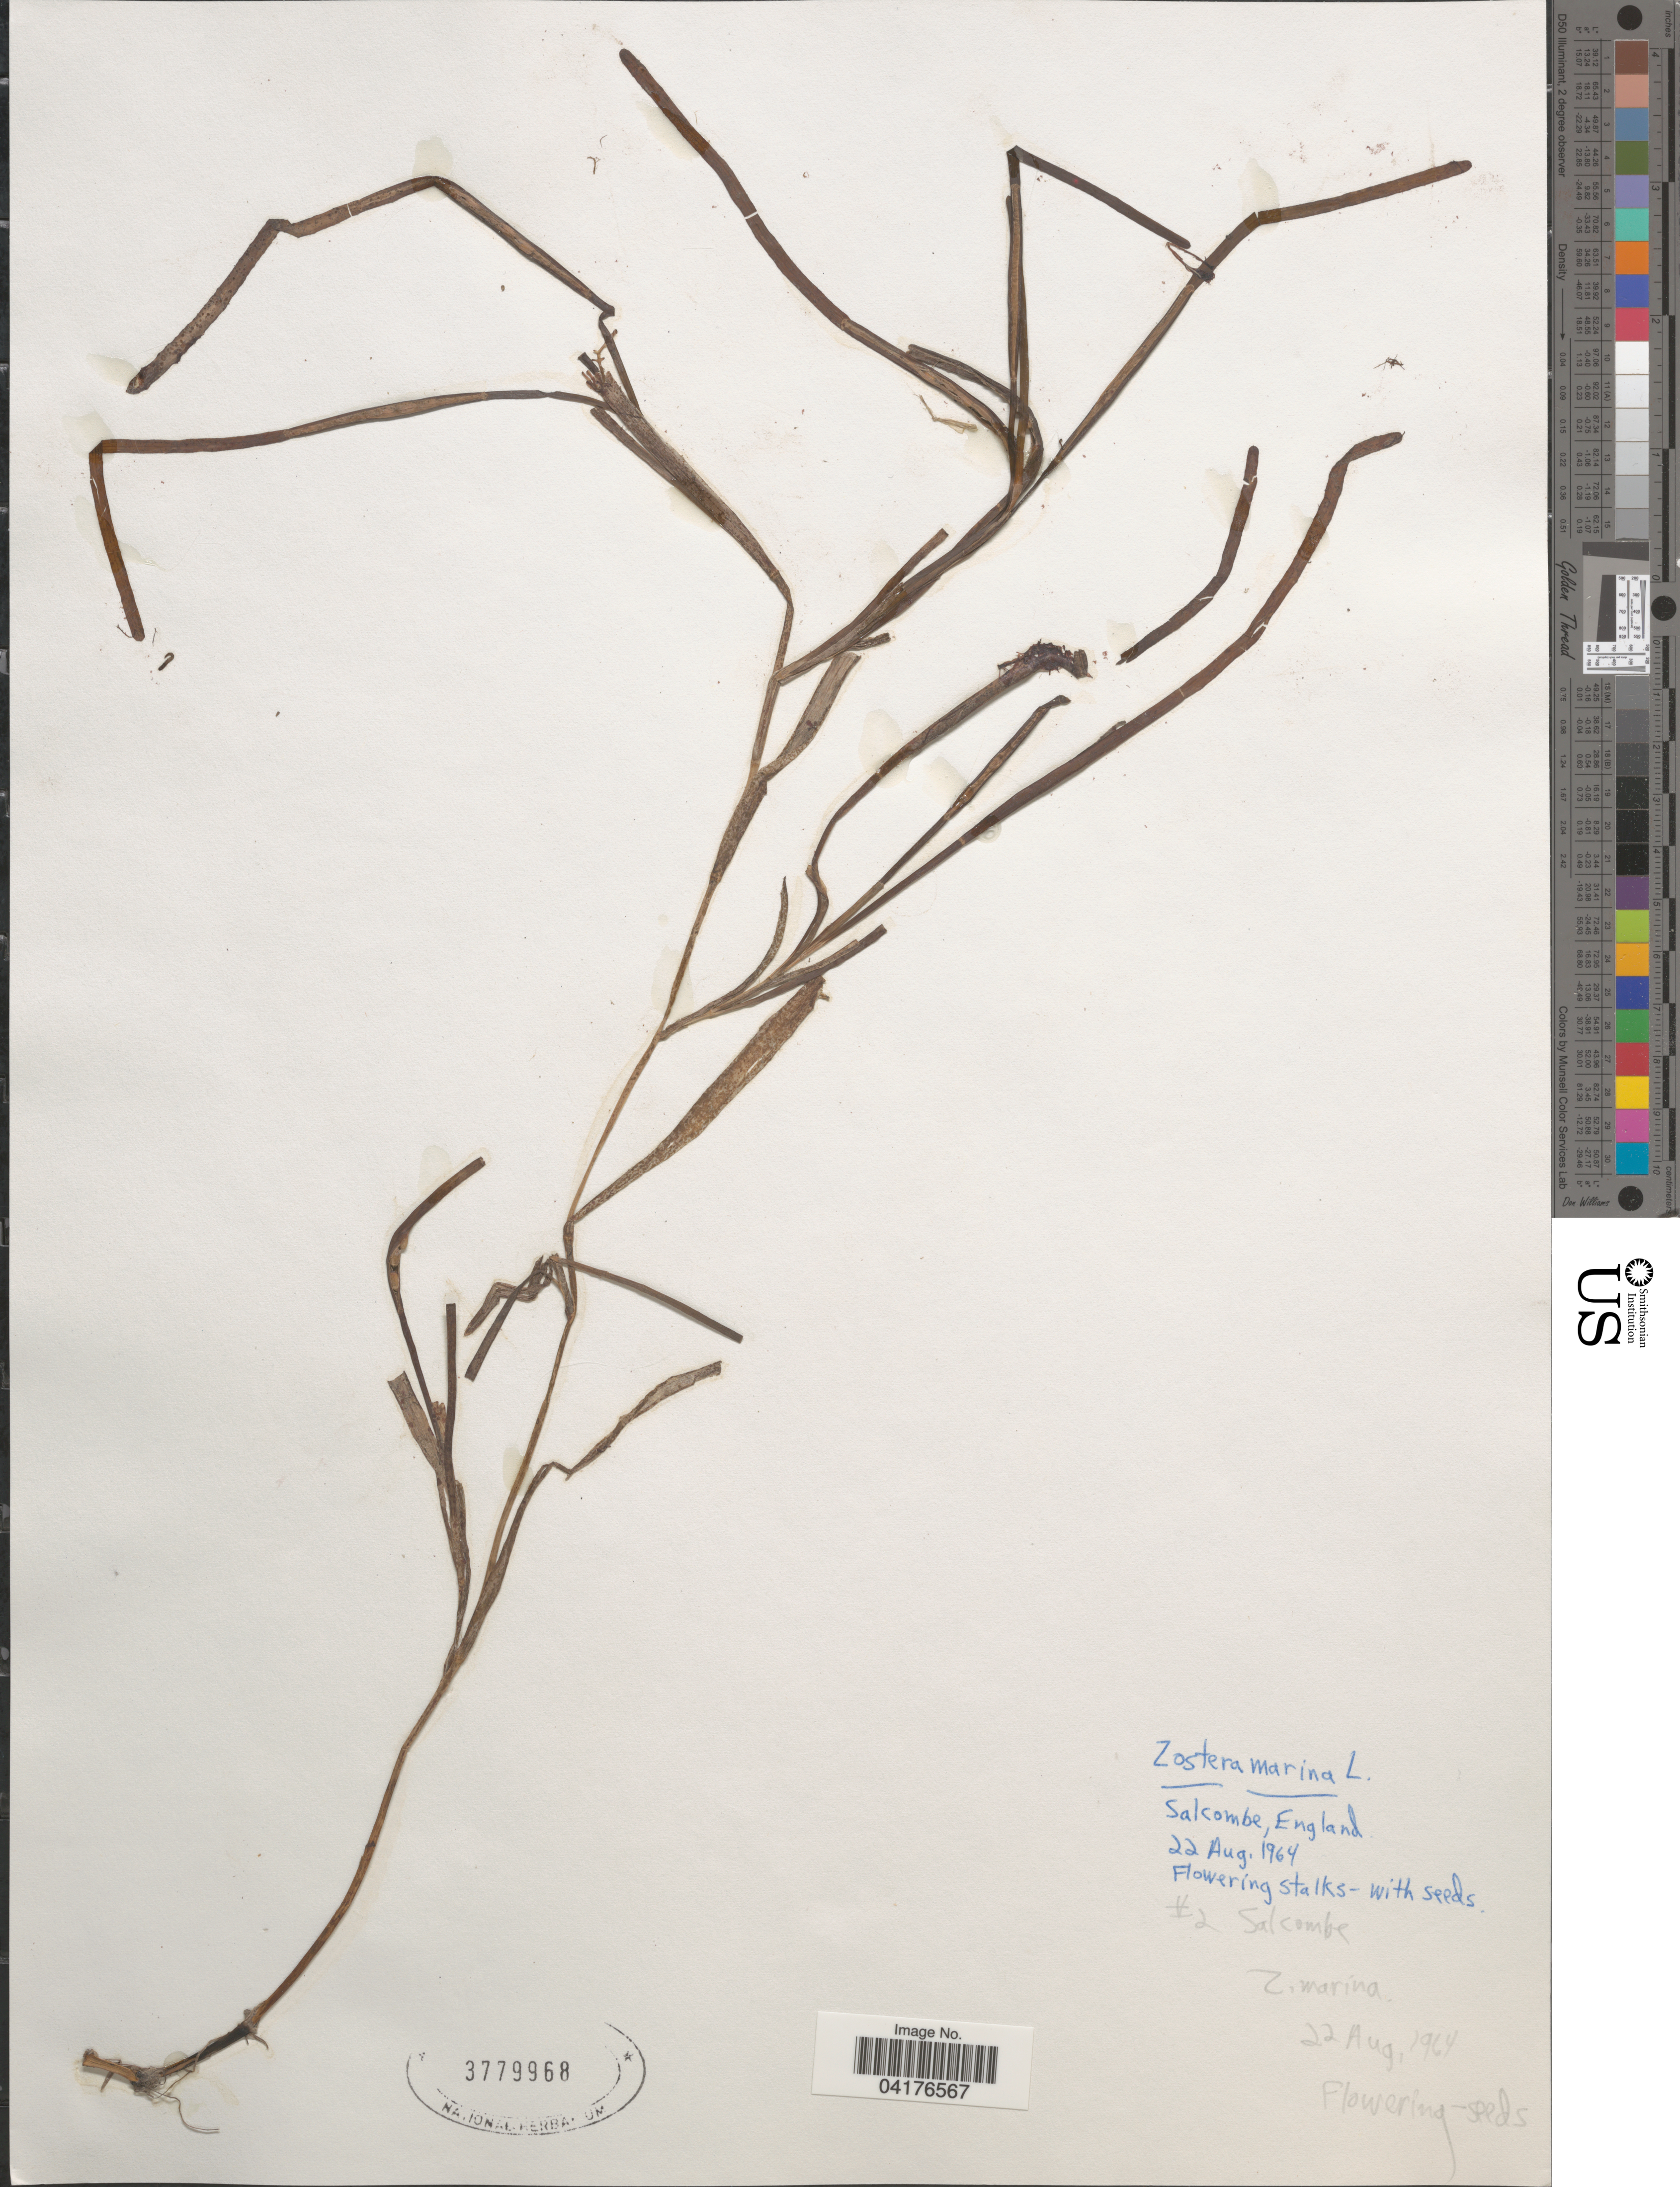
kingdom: Plantae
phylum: Tracheophyta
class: Liliopsida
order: Alismatales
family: Zosteraceae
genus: Zostera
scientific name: Zostera marina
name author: L.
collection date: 1964-08-22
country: United Kingdom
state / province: England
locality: Salcombe.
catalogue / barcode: US 3779968